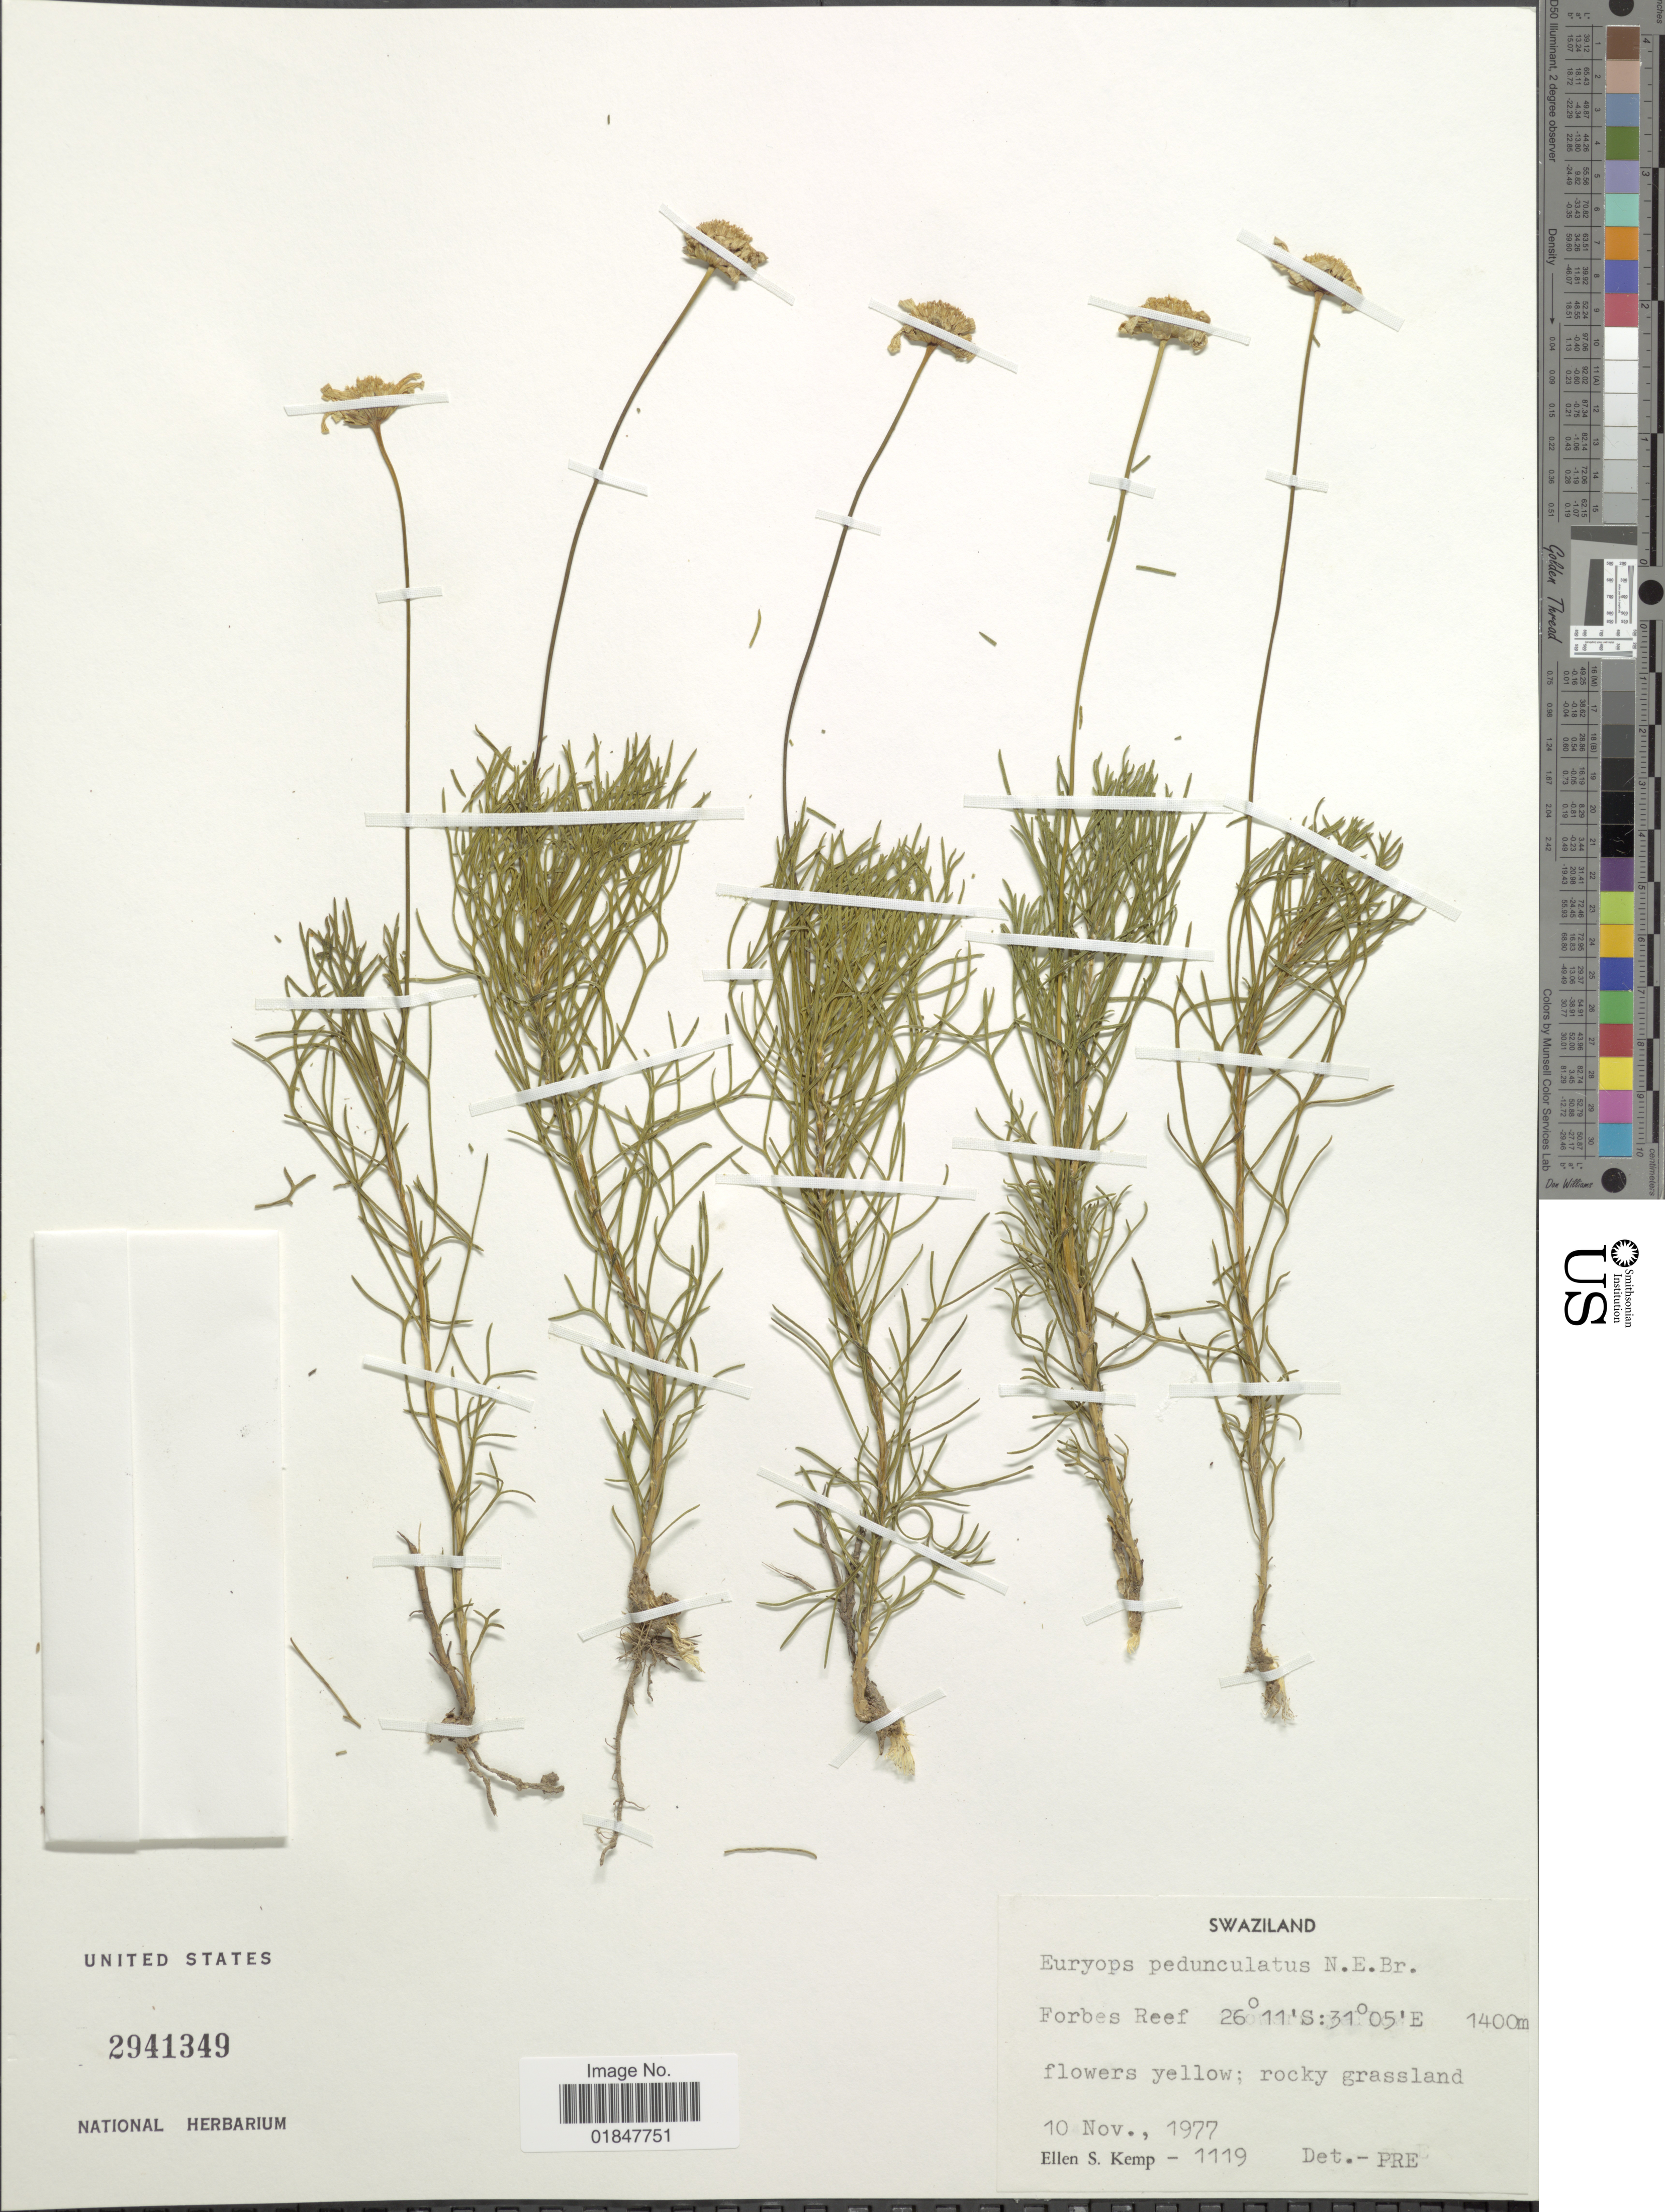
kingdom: Plantae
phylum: Tracheophyta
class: Magnoliopsida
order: Asterales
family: Asteraceae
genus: Euryops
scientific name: Euryops pedunculatus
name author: N.E. Br.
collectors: E. S. Kemp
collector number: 1119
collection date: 1977-11-10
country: Eswatini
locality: Forbes Reef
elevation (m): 1400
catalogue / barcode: US 2941349